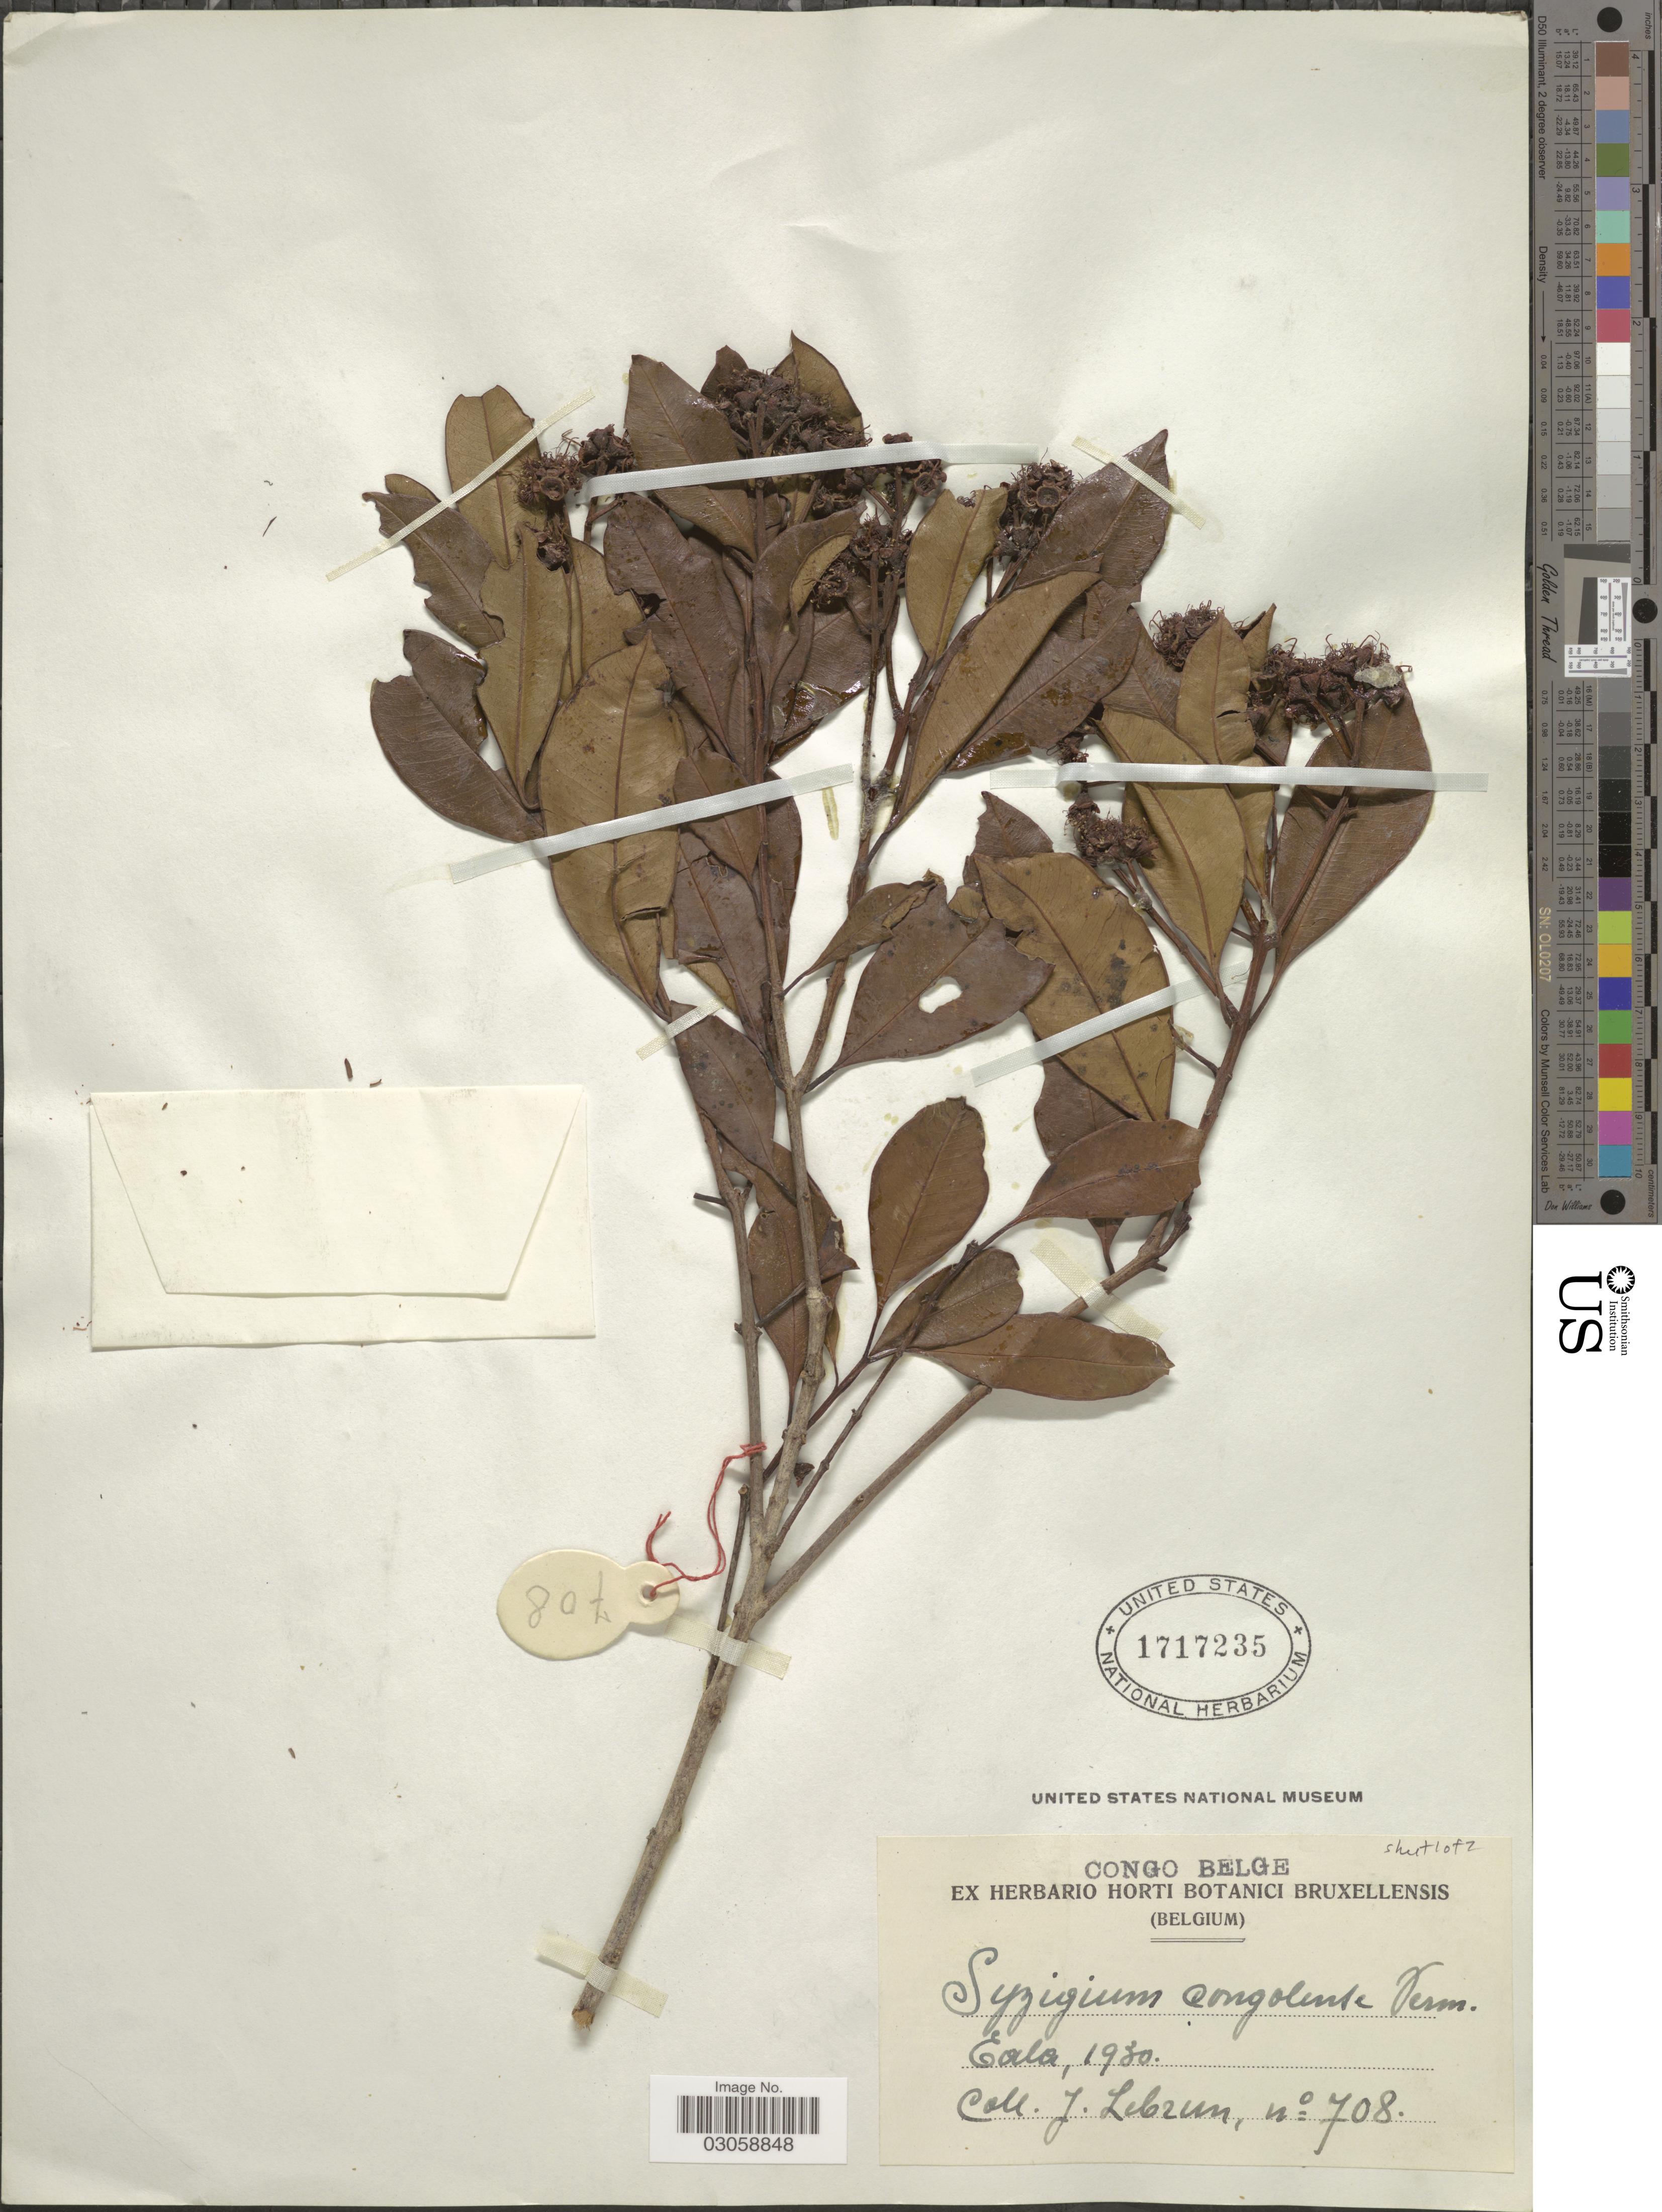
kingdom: Plantae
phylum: Tracheophyta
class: Magnoliopsida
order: Myrtales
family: Myrtaceae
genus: Syzygium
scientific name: Syzygium congolense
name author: Vermoesen ex Amshoff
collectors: J. A. Lebrun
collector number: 708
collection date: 1930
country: Congo, Democratic Republic of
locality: Congo Belge, Eala.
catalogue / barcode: US 1717235